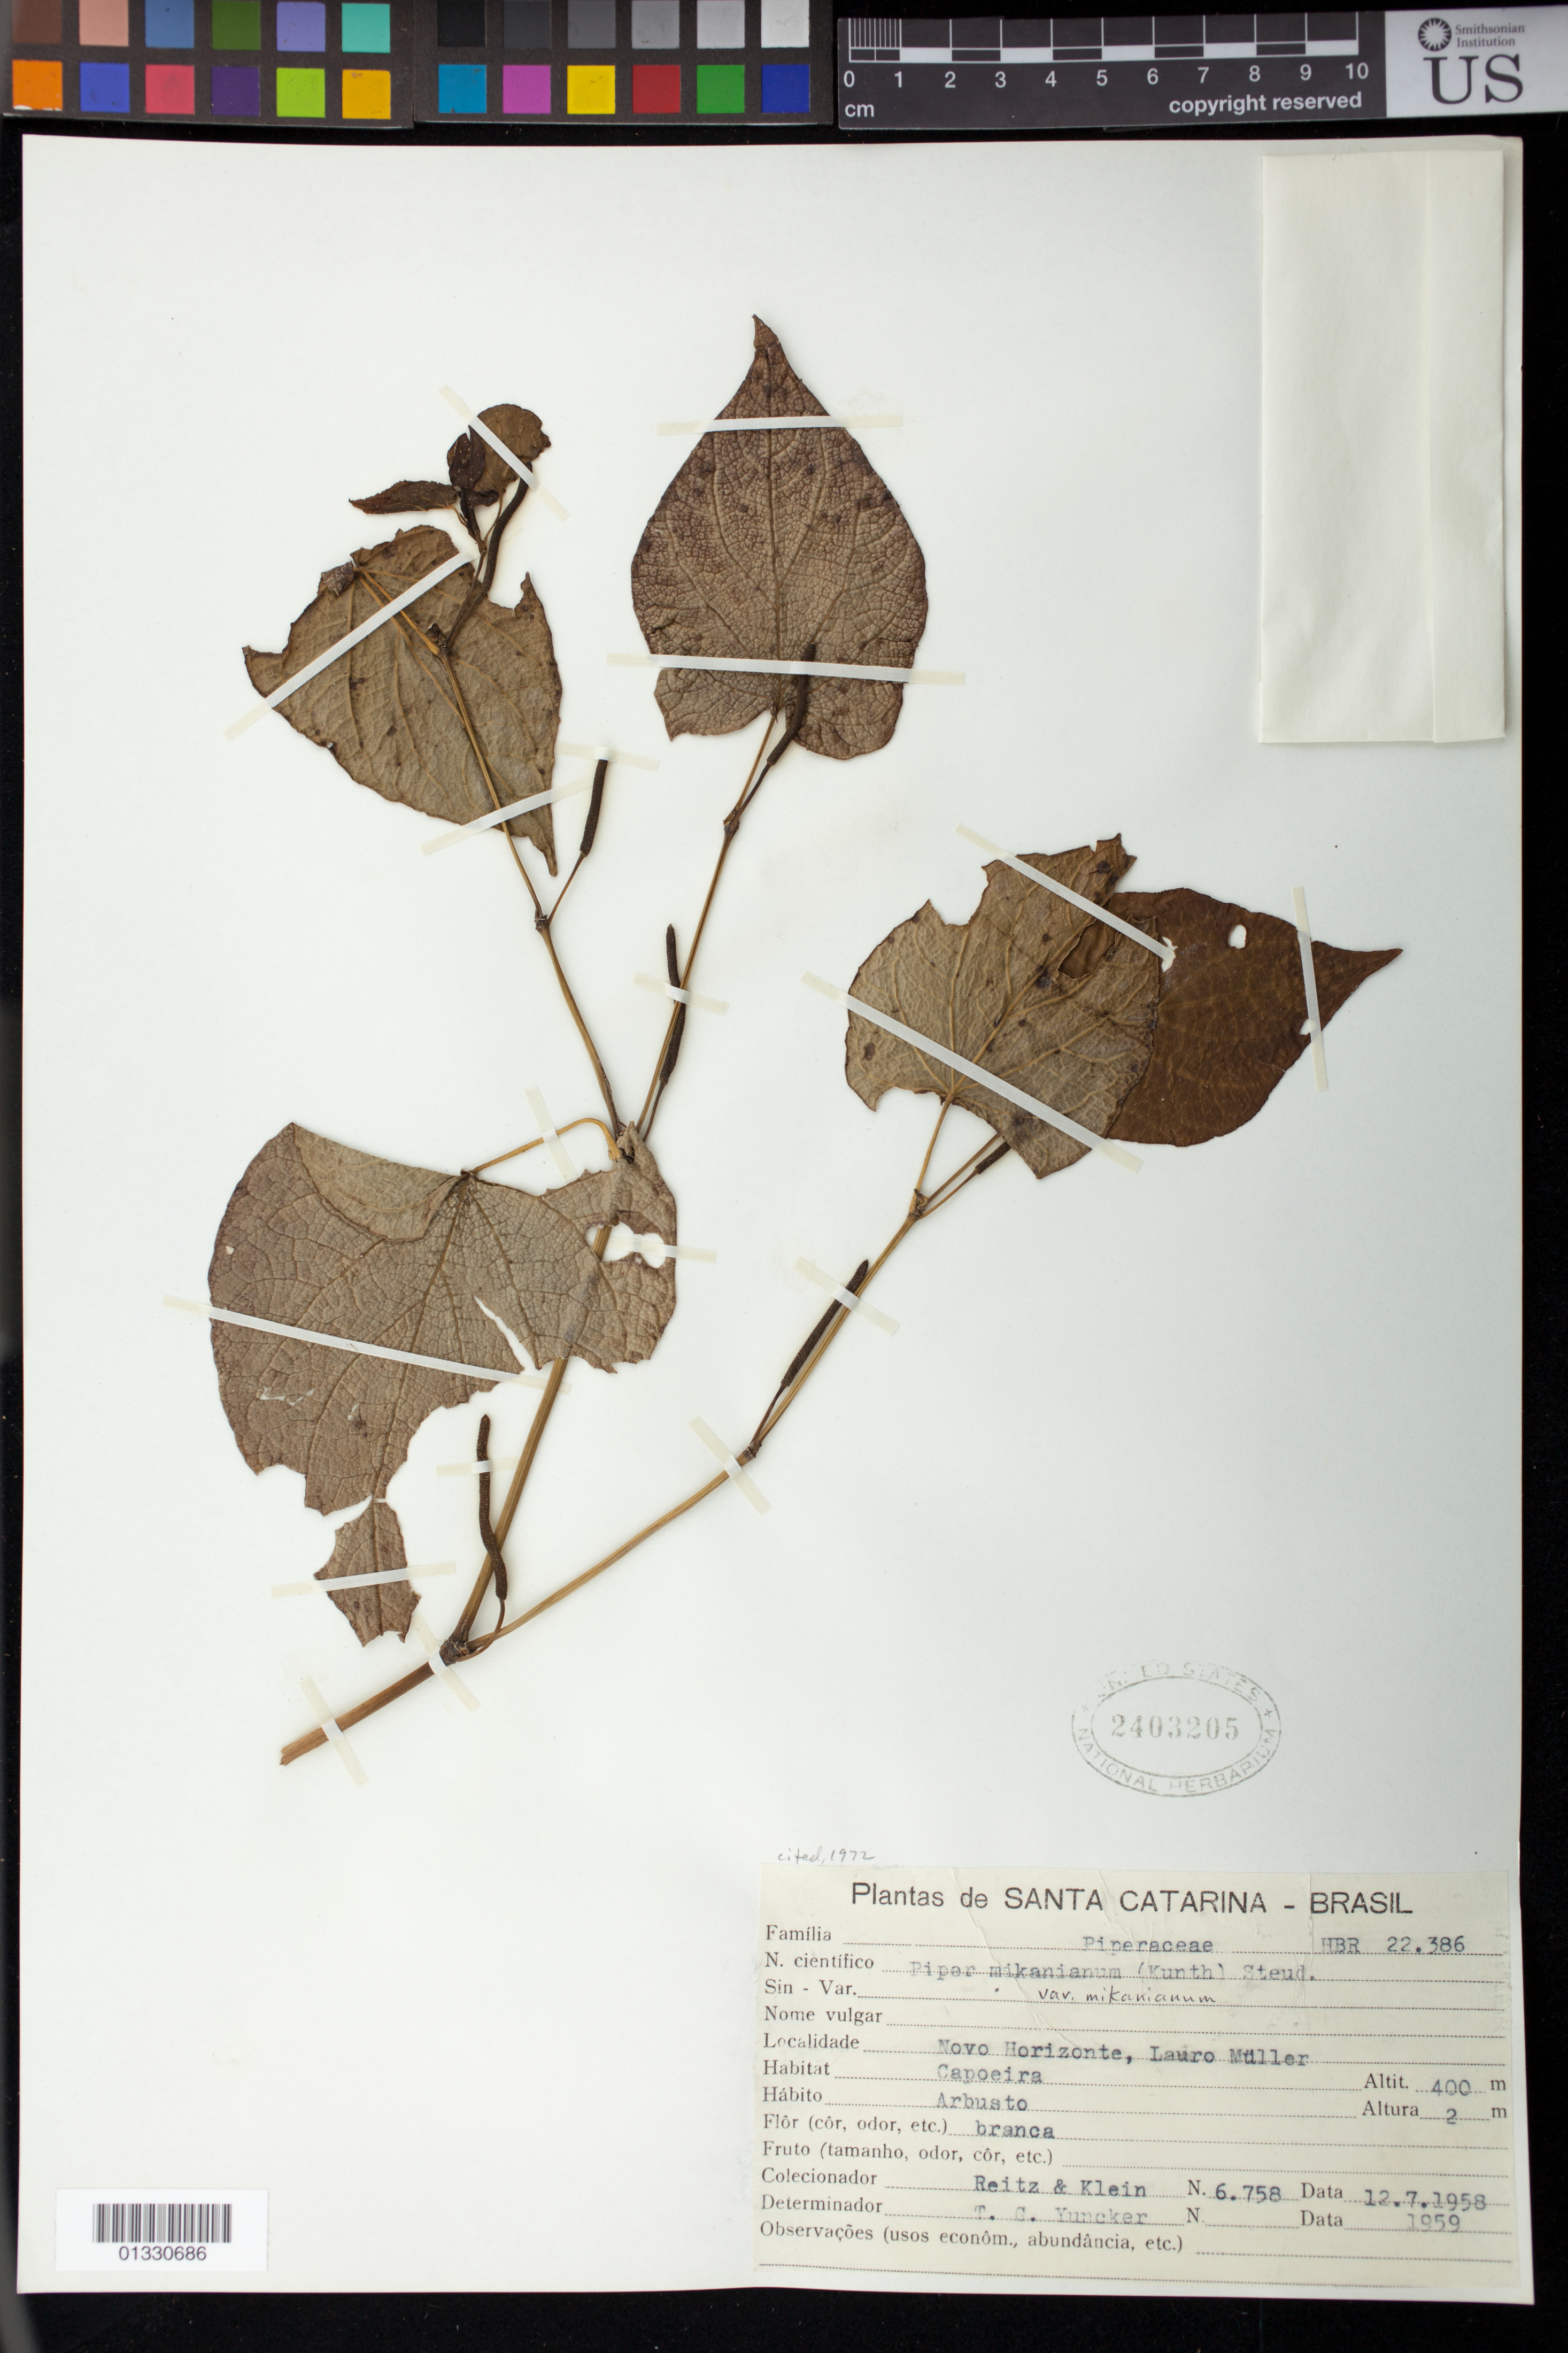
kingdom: Plantae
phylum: Tracheophyta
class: Magnoliopsida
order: Piperales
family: Piperaceae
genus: Piper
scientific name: Piper mikanianum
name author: Kunth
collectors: R. Reitz & R. M. Klein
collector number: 6758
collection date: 1958-07-12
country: Brazil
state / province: Santa Catarina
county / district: Novo Horizonte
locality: Lauro Muller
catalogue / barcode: US 2403205